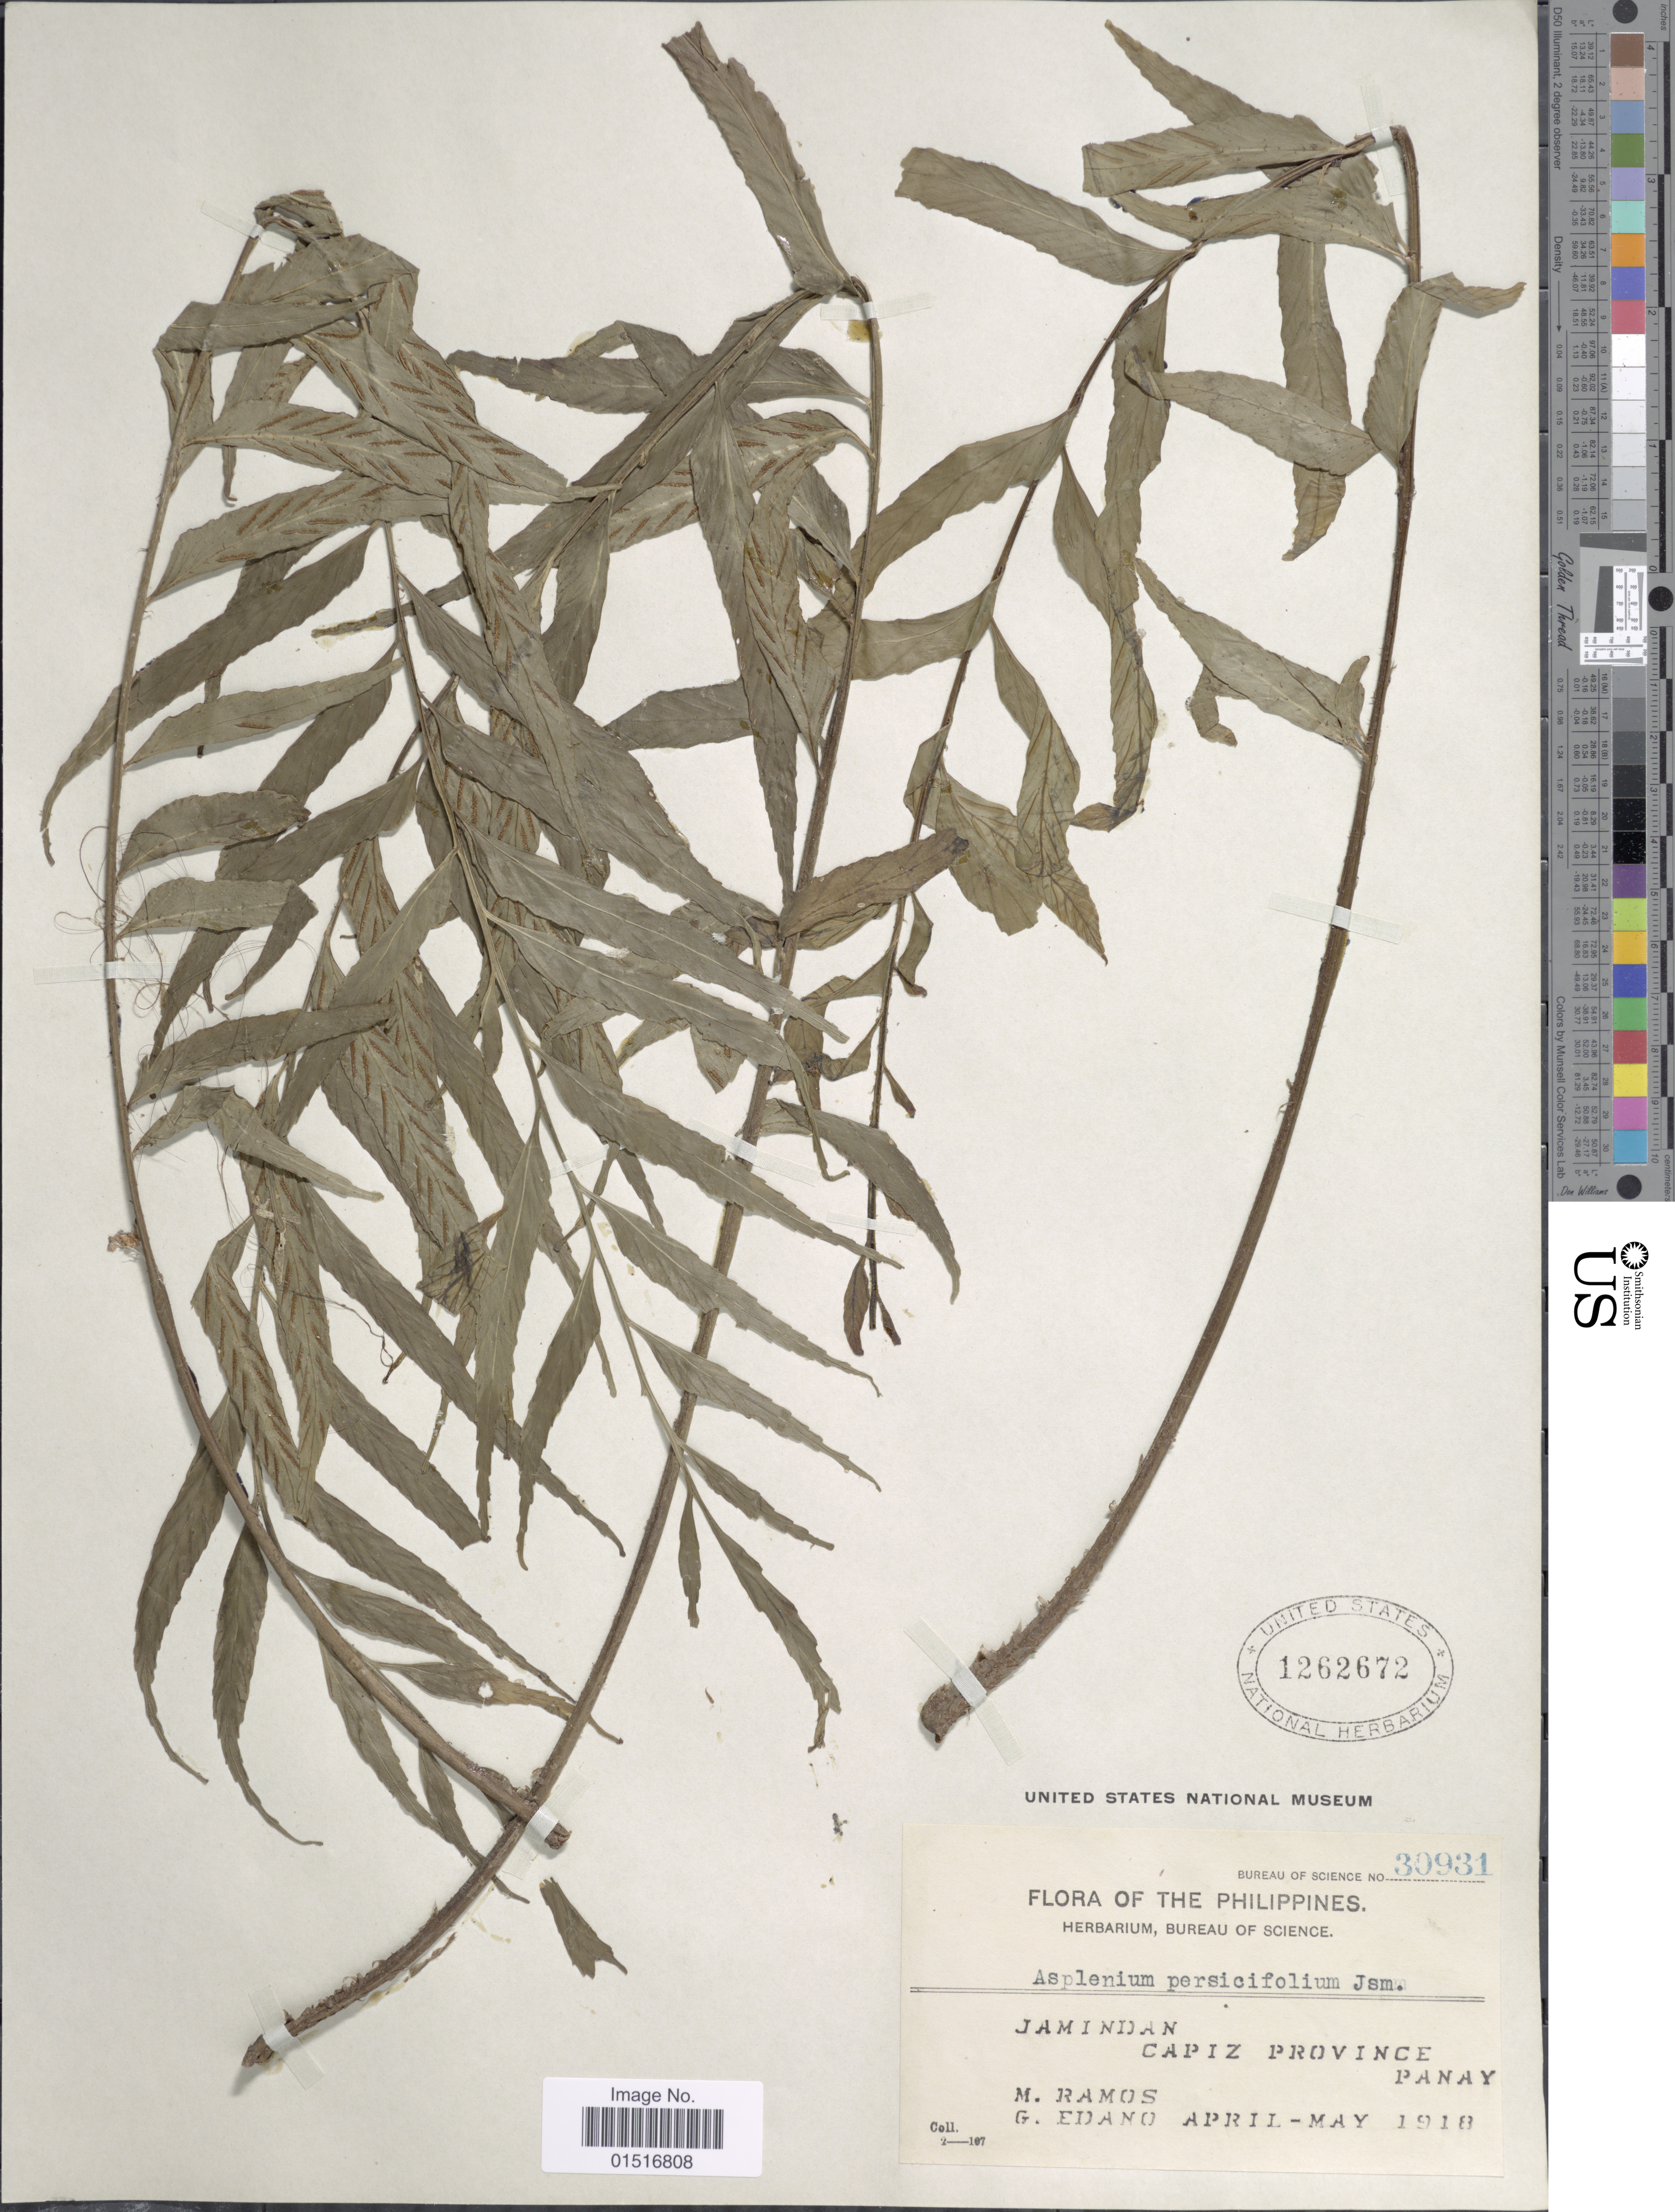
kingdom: Plantae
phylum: Tracheophyta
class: Polypodiopsida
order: Polypodiales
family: Aspleniaceae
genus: Asplenium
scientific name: Asplenium persicifolium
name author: J. Sm. ex Mett.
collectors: M. Ramos & G. Edaño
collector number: Bureau of Science 30931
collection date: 1918-04/1918-05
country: Philippines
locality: Jamindan. Capiz Province. Panay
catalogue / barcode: US 1262672